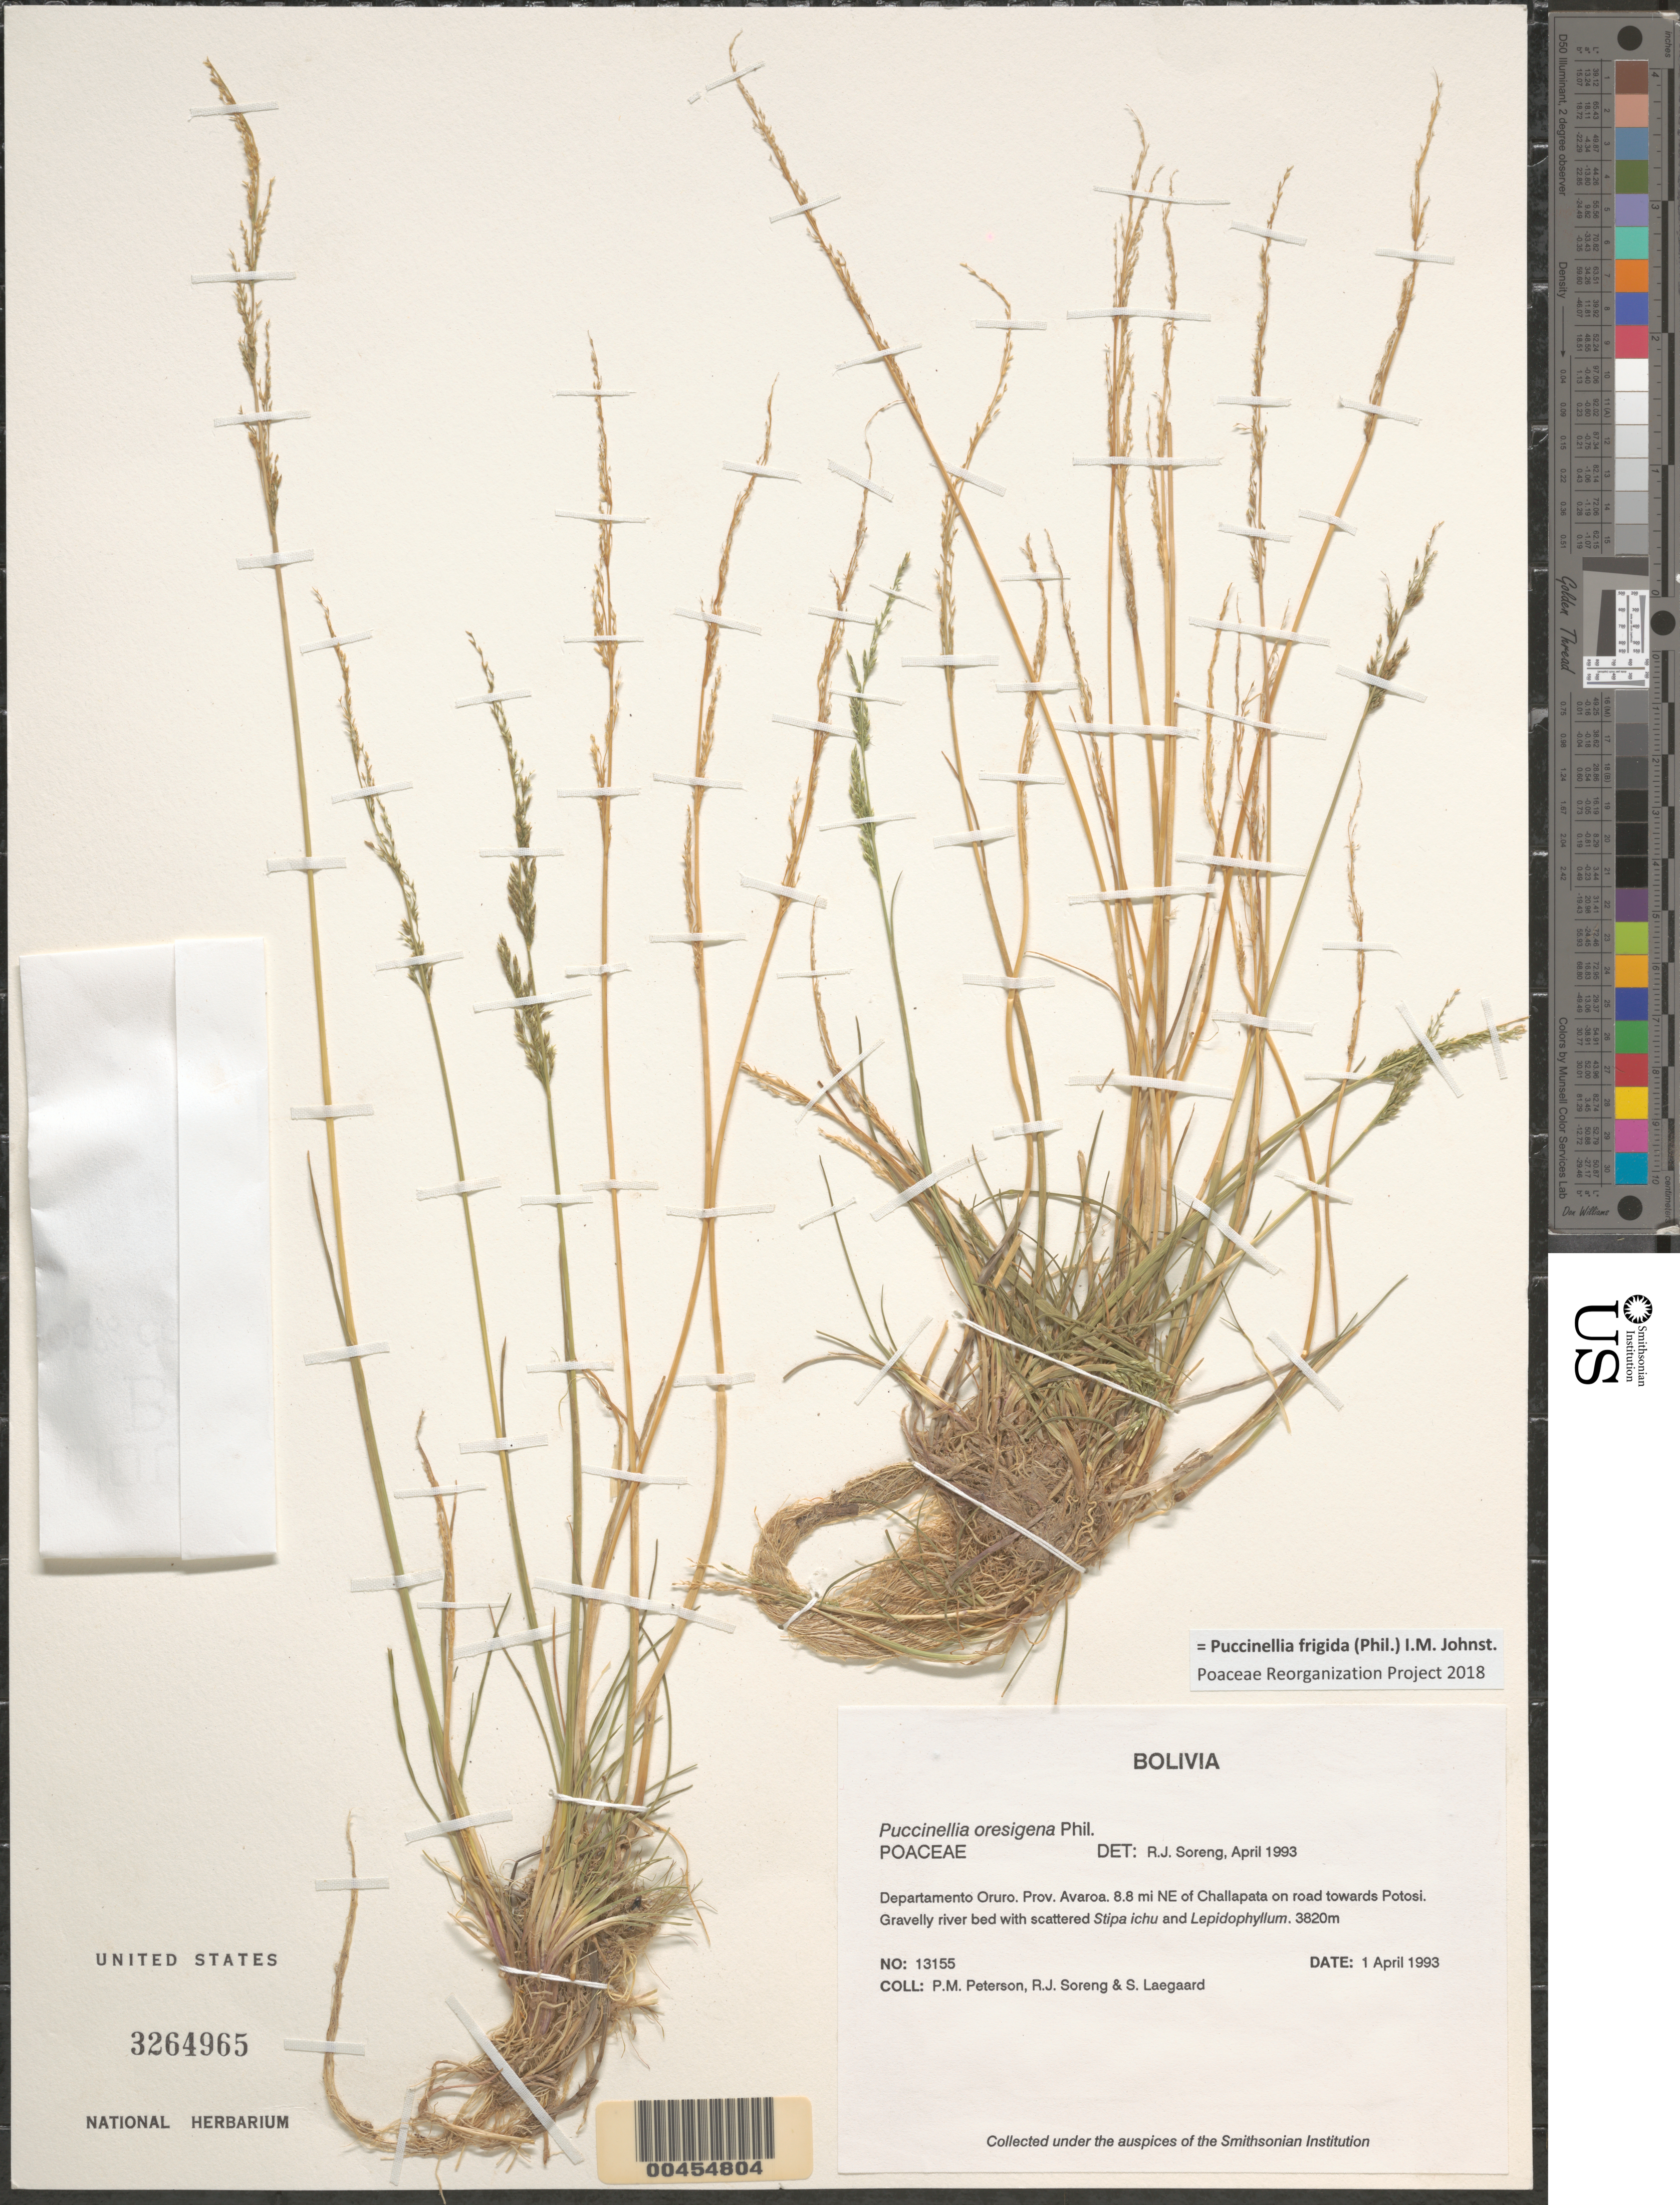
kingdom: Plantae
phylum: Tracheophyta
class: Liliopsida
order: Poales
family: Poaceae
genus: Puccinellia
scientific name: Puccinellia frigida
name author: (Phil.) I.M. Johnst.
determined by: Poaceae Reorganization Project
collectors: P. M. Peterson, R. J. Soreng & S. Lægaard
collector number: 13155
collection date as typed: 01 Apr 1993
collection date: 1993-04-01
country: Bolivia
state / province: Oruro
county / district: Avaroa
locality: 8.8 mi NE of Challapata on road towards Potosi.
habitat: Gravelly river bed with scattered Stipa ichu and Lepidophyllum.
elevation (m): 3820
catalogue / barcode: US 3264965